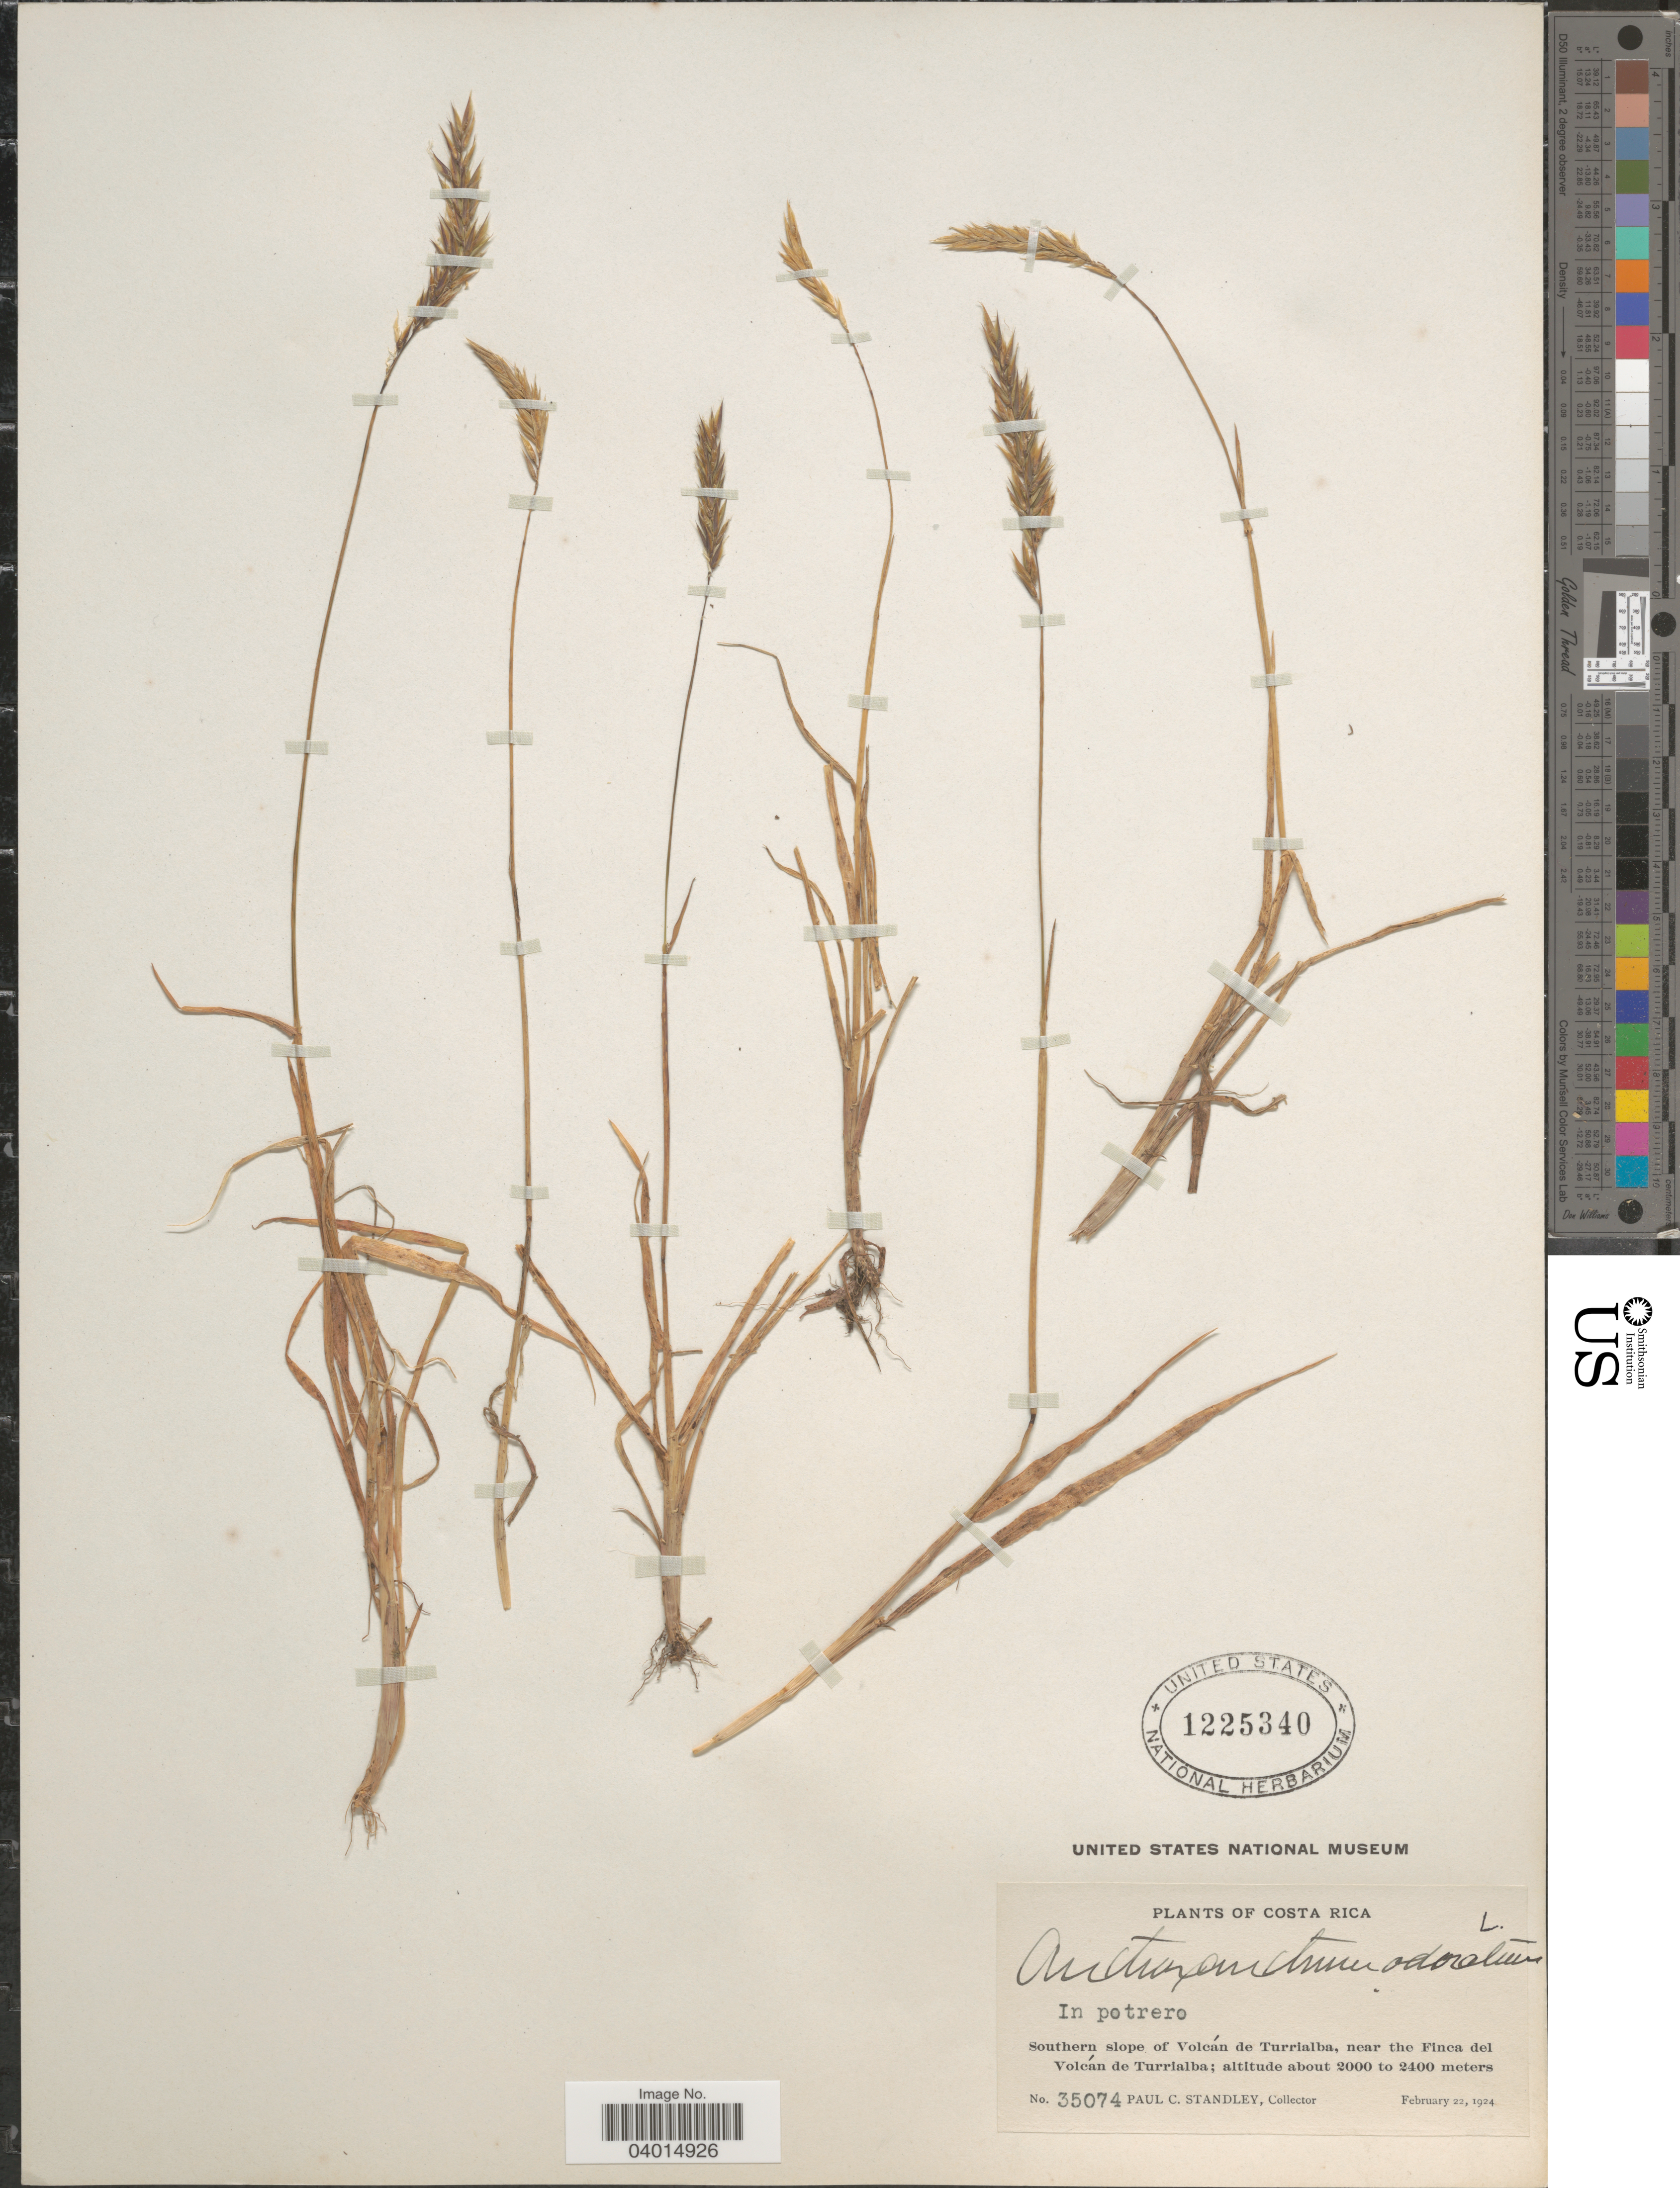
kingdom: Plantae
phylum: Tracheophyta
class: Liliopsida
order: Poales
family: Poaceae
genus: Anthoxanthum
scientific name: Anthoxanthum odoratum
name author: L.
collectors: P. C. Standley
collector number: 35074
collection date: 1924-02-22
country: Costa Rica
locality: Southern slope of Volcán de Turrialba, near the Finca del Volcán de Turrialba.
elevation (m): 2000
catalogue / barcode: US 1225340